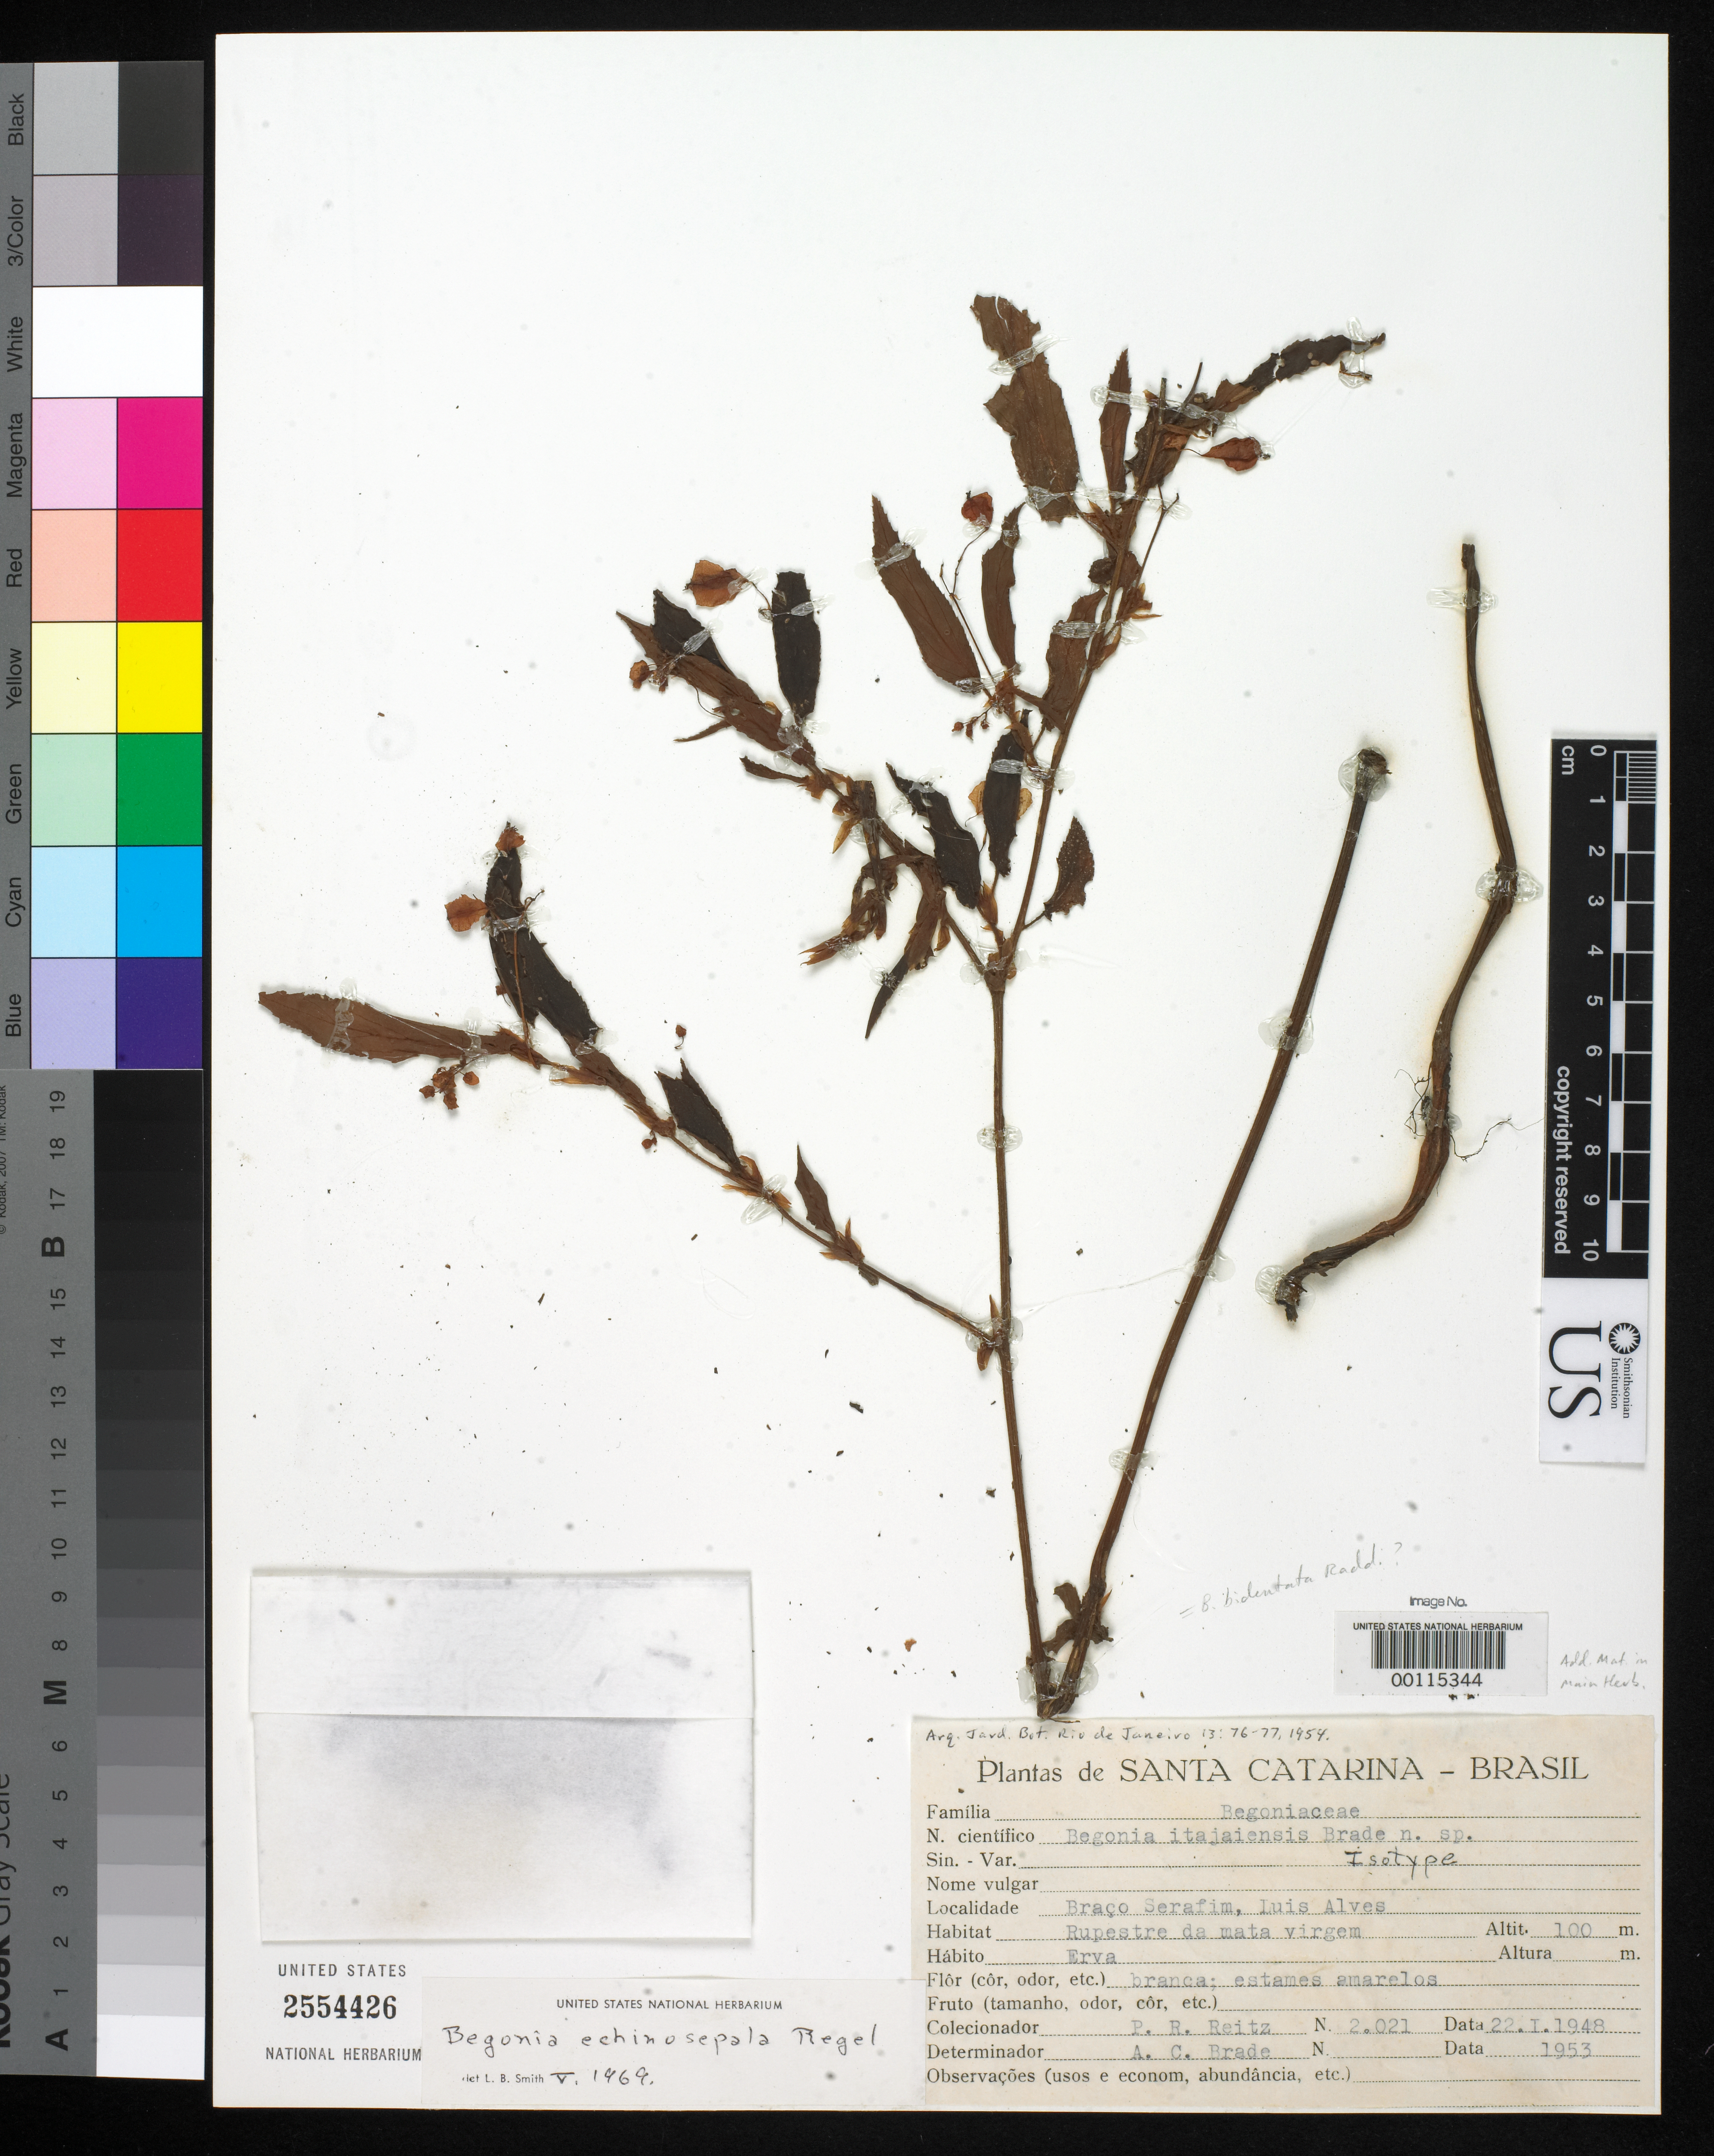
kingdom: Plantae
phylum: Tracheophyta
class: Magnoliopsida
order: Cucurbitales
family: Begoniaceae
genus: Begonia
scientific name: Begonia itajaiensis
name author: Brade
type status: Isotype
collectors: R. Reitz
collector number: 2021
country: Brazil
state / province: Santa Catarina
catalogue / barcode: US 2554426